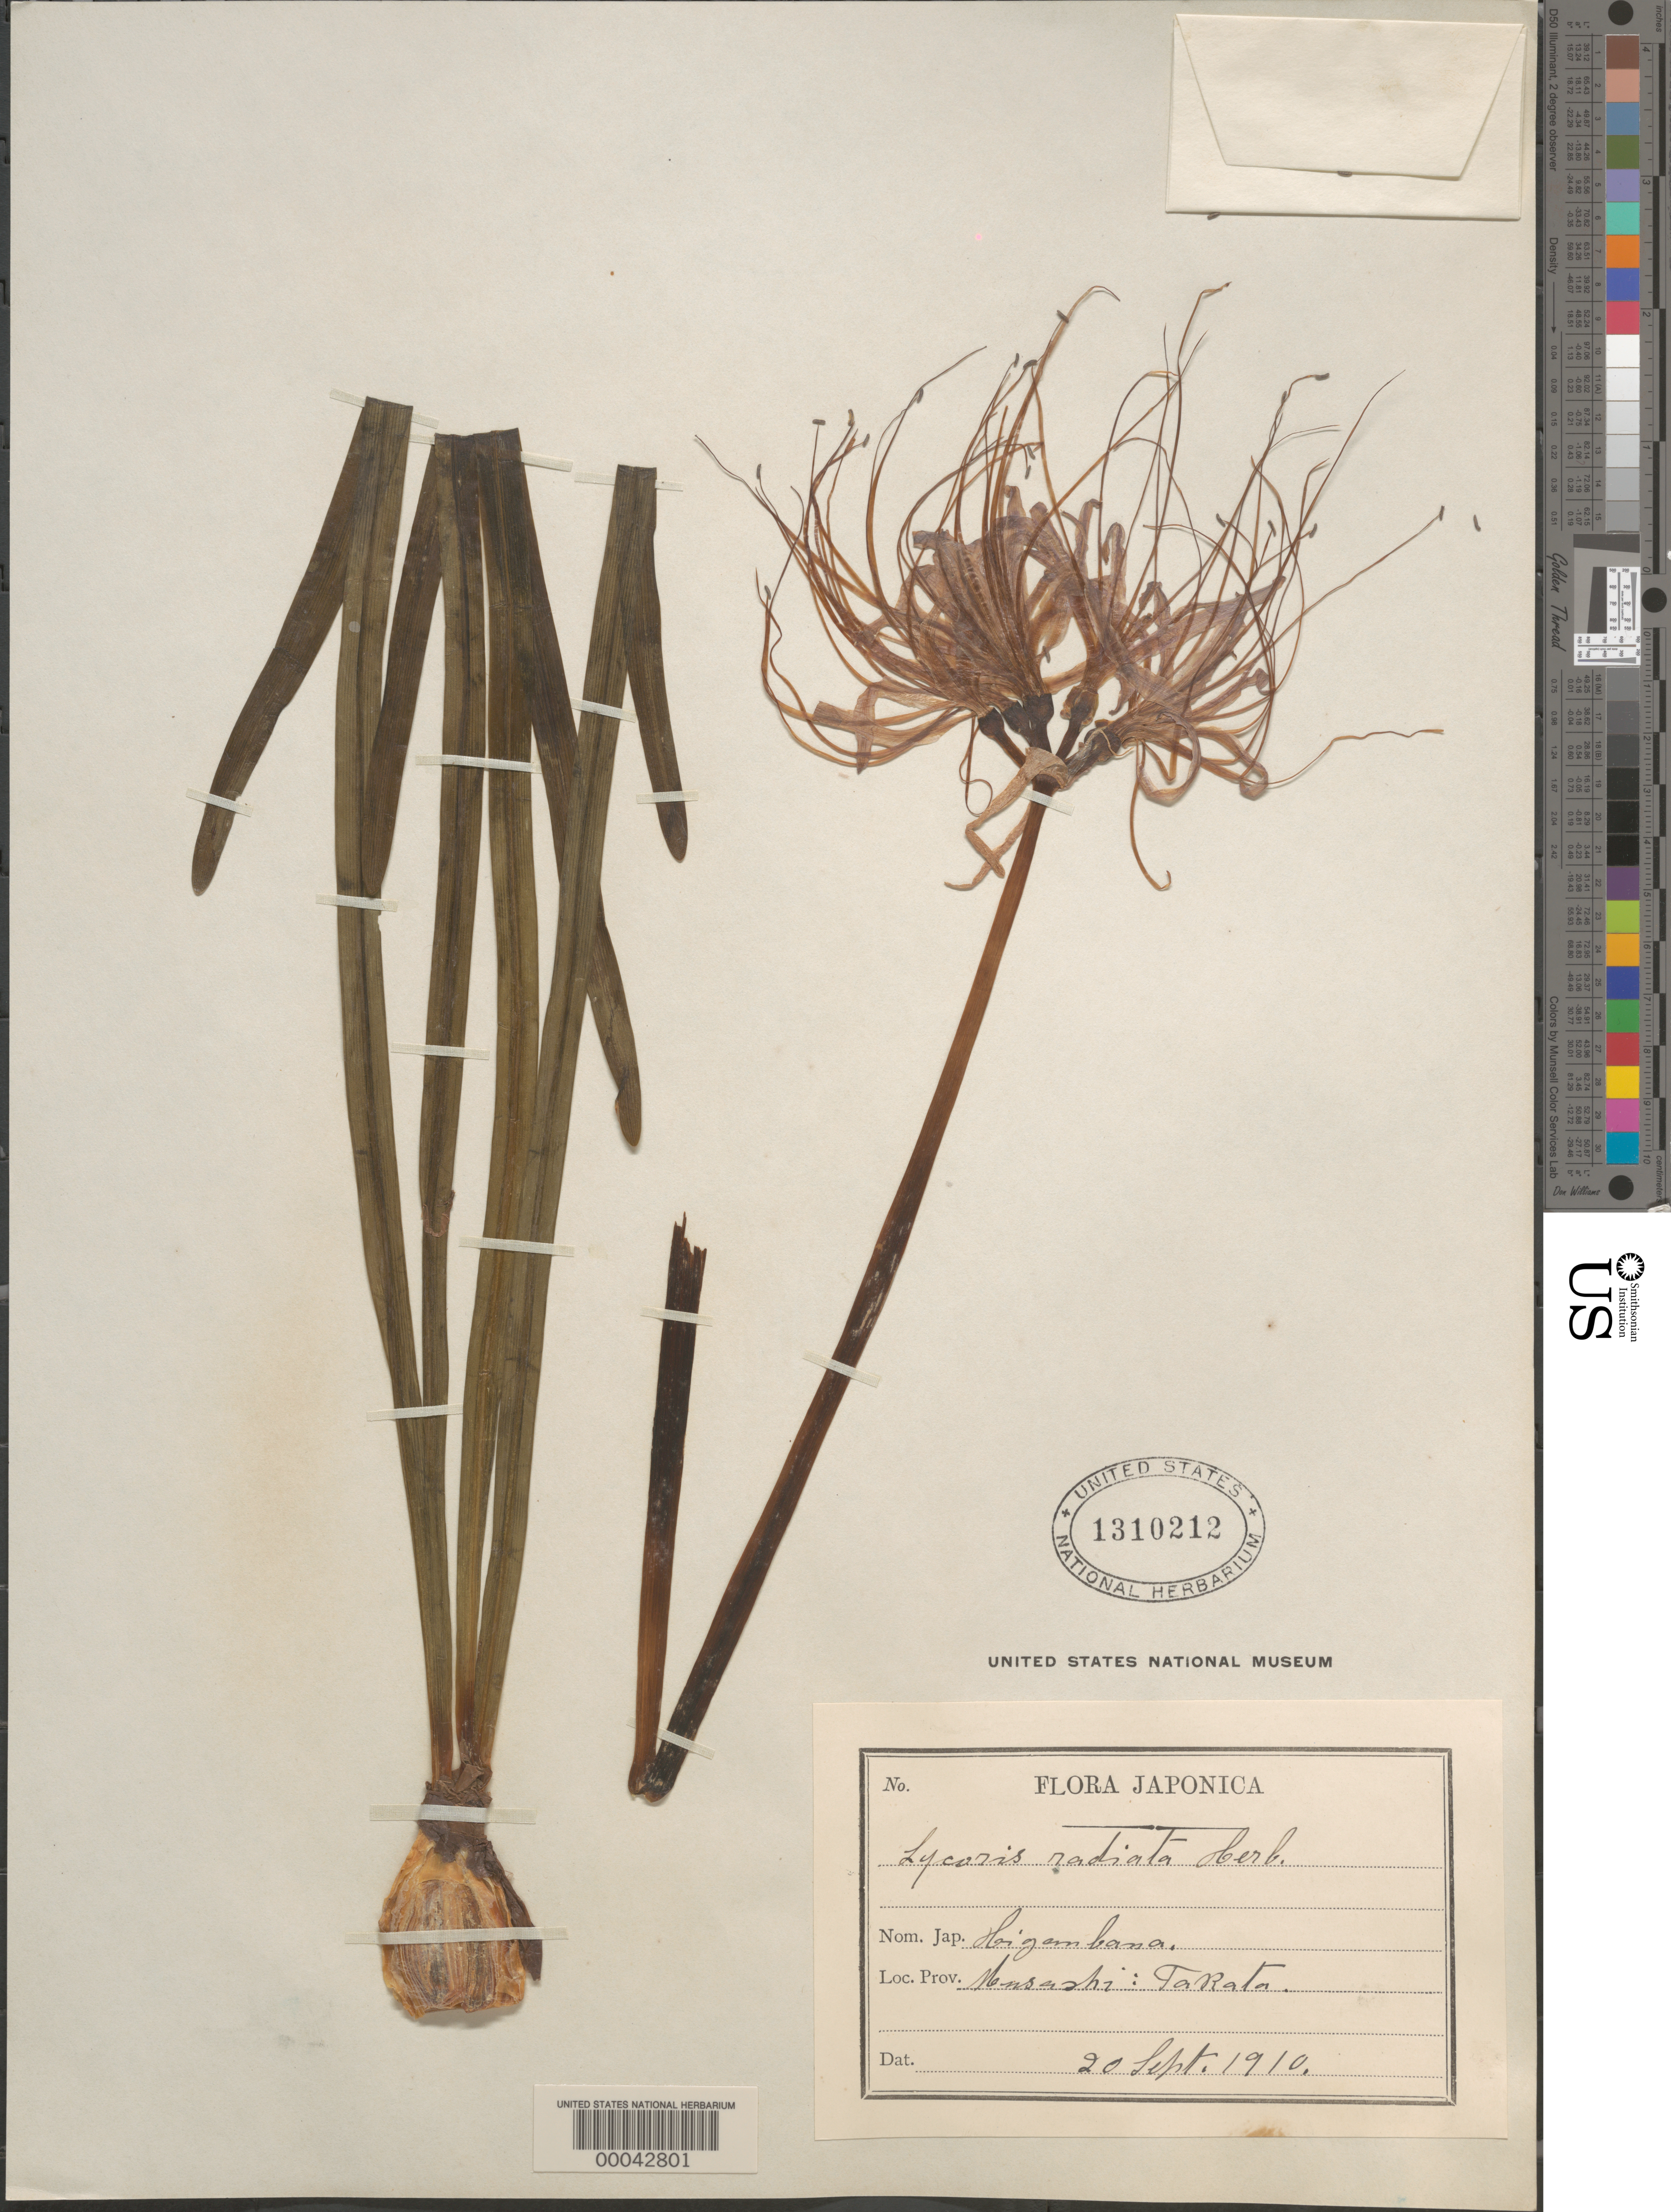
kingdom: Plantae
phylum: Tracheophyta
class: Liliopsida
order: Asparagales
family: Amaryllidaceae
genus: Lycoris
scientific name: Lycoris radiata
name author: Herb.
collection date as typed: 20 Sep 1910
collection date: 1910-09-20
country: Japan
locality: Musashi; Takata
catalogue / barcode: US 1310212